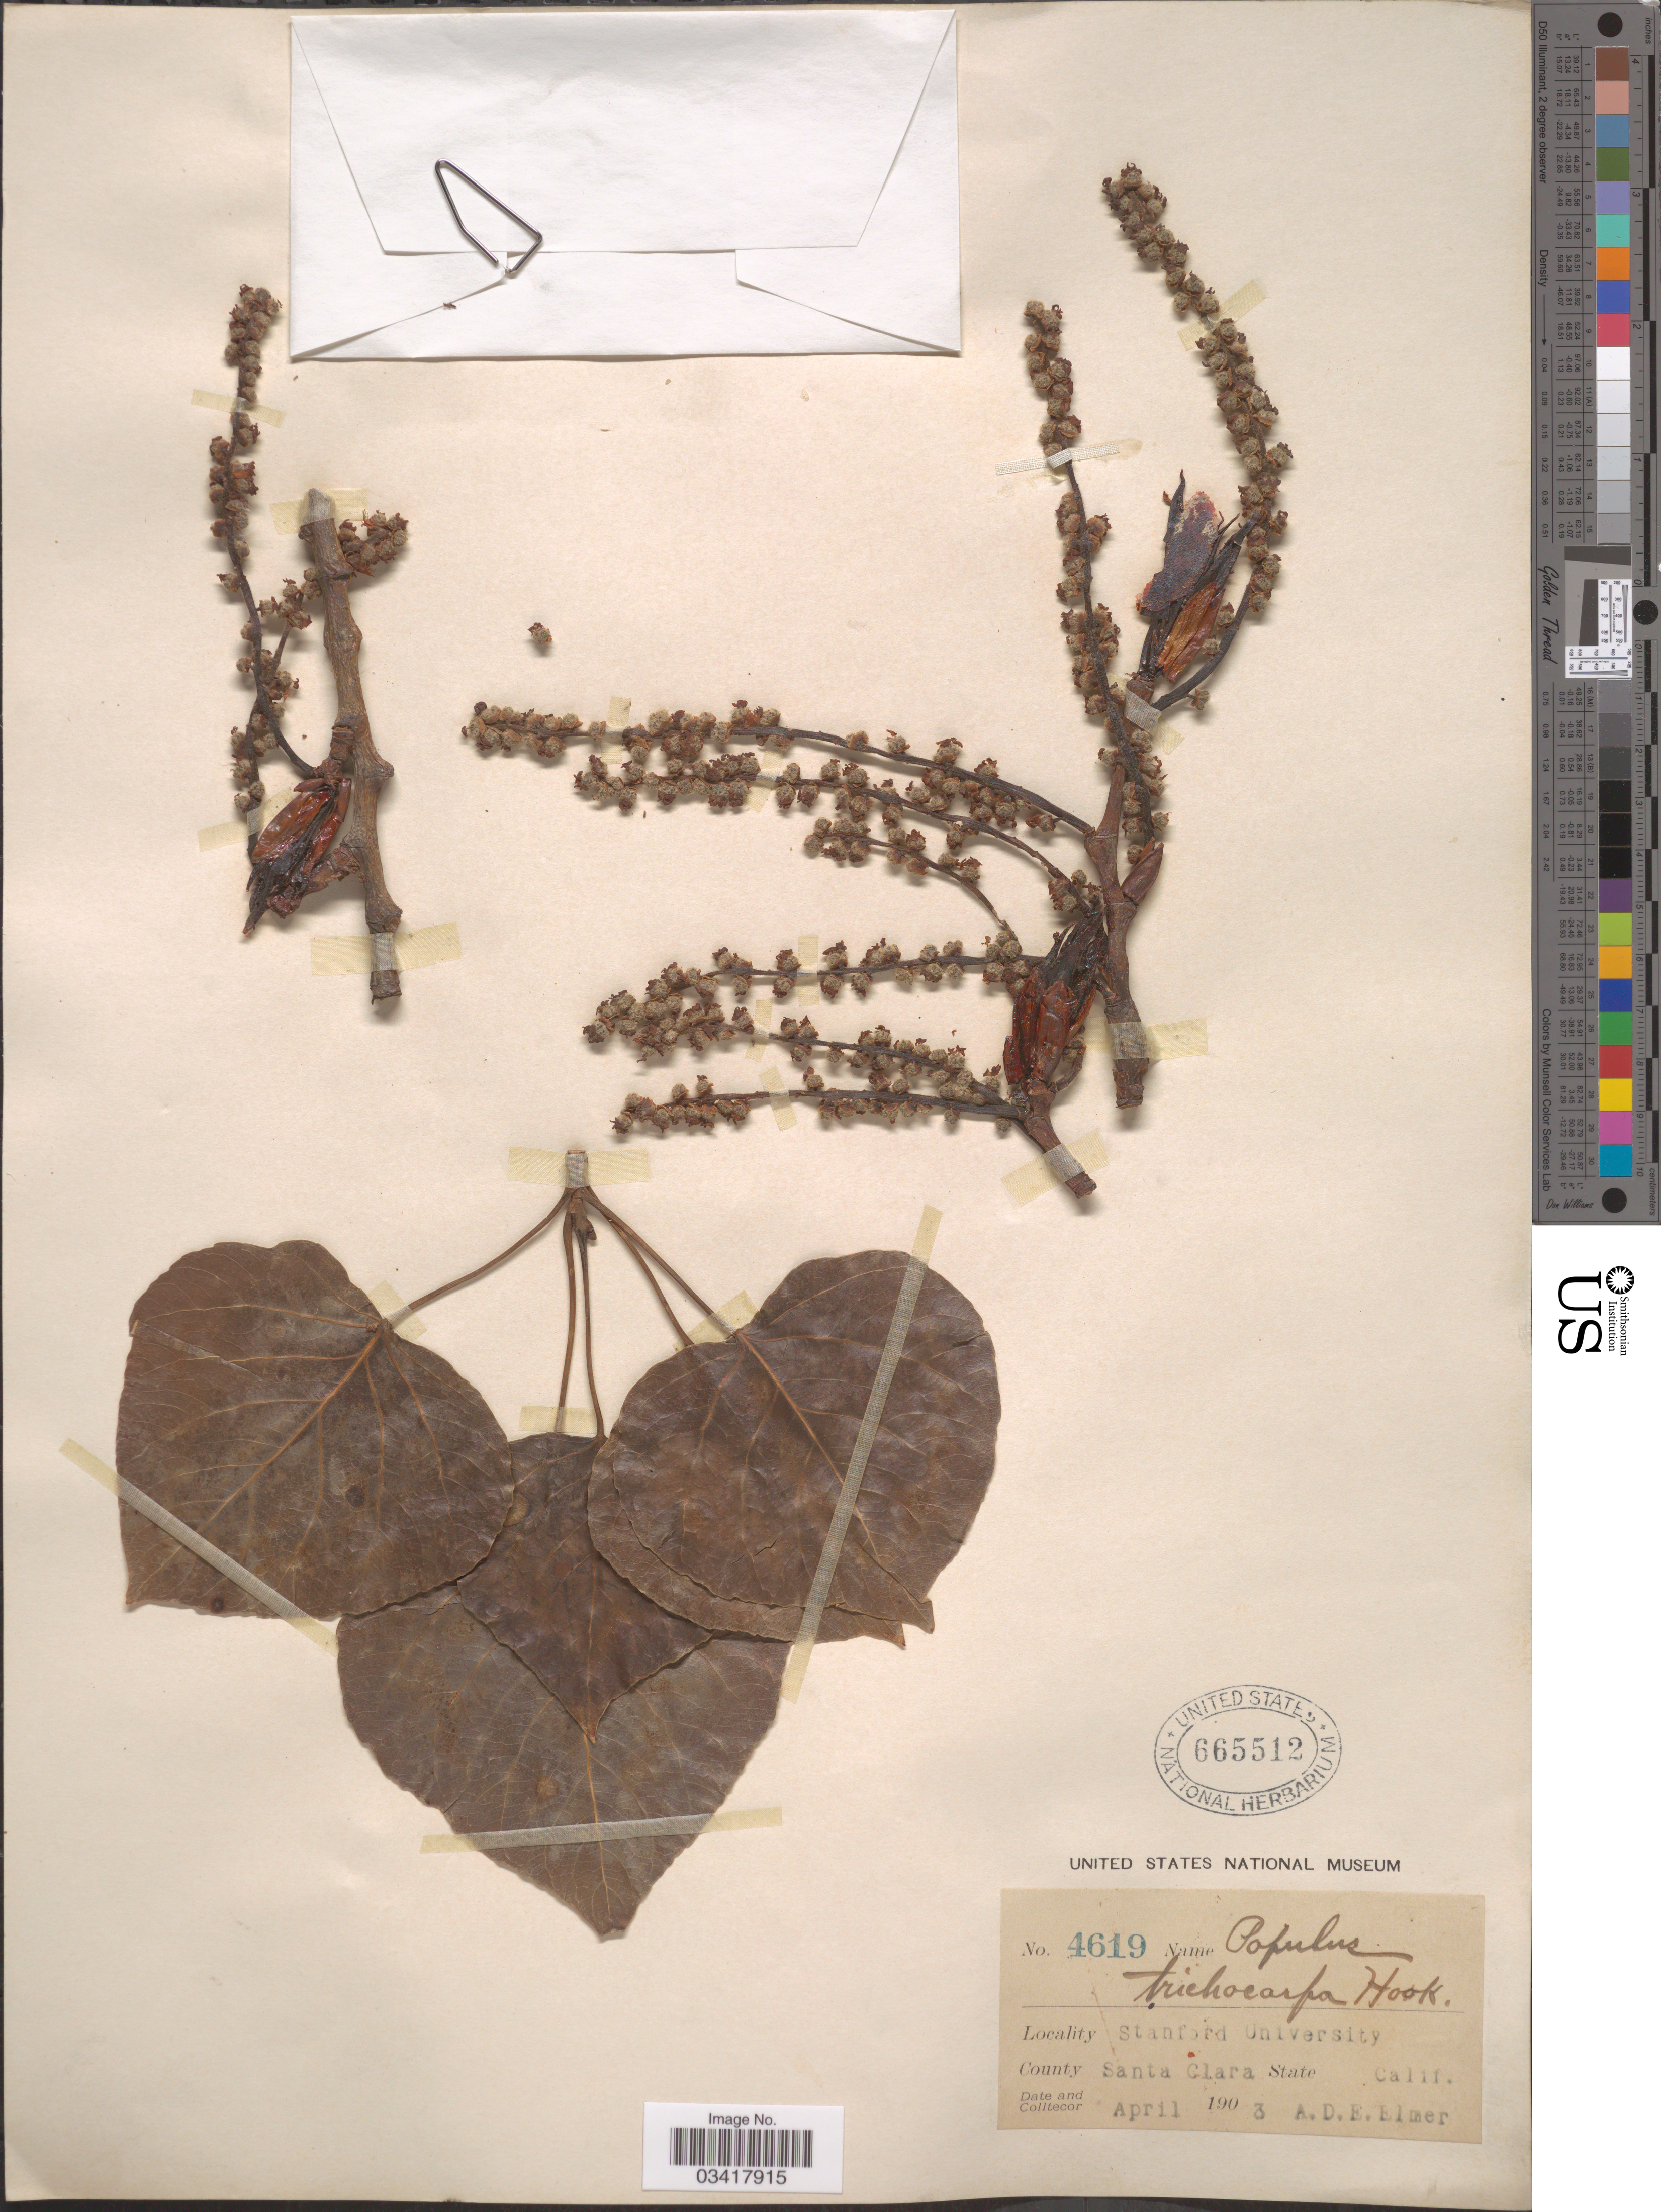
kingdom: Plantae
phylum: Tracheophyta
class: Magnoliopsida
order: Malpighiales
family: Salicaceae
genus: Populus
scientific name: Populus trichocarpa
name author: Torr. & A. Gray ex W. Hook.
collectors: A. D. E. Elmer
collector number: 4619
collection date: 1903-04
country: United States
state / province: California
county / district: Santa Clara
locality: Stanford University. County Santa Clara.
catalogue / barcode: US 665512